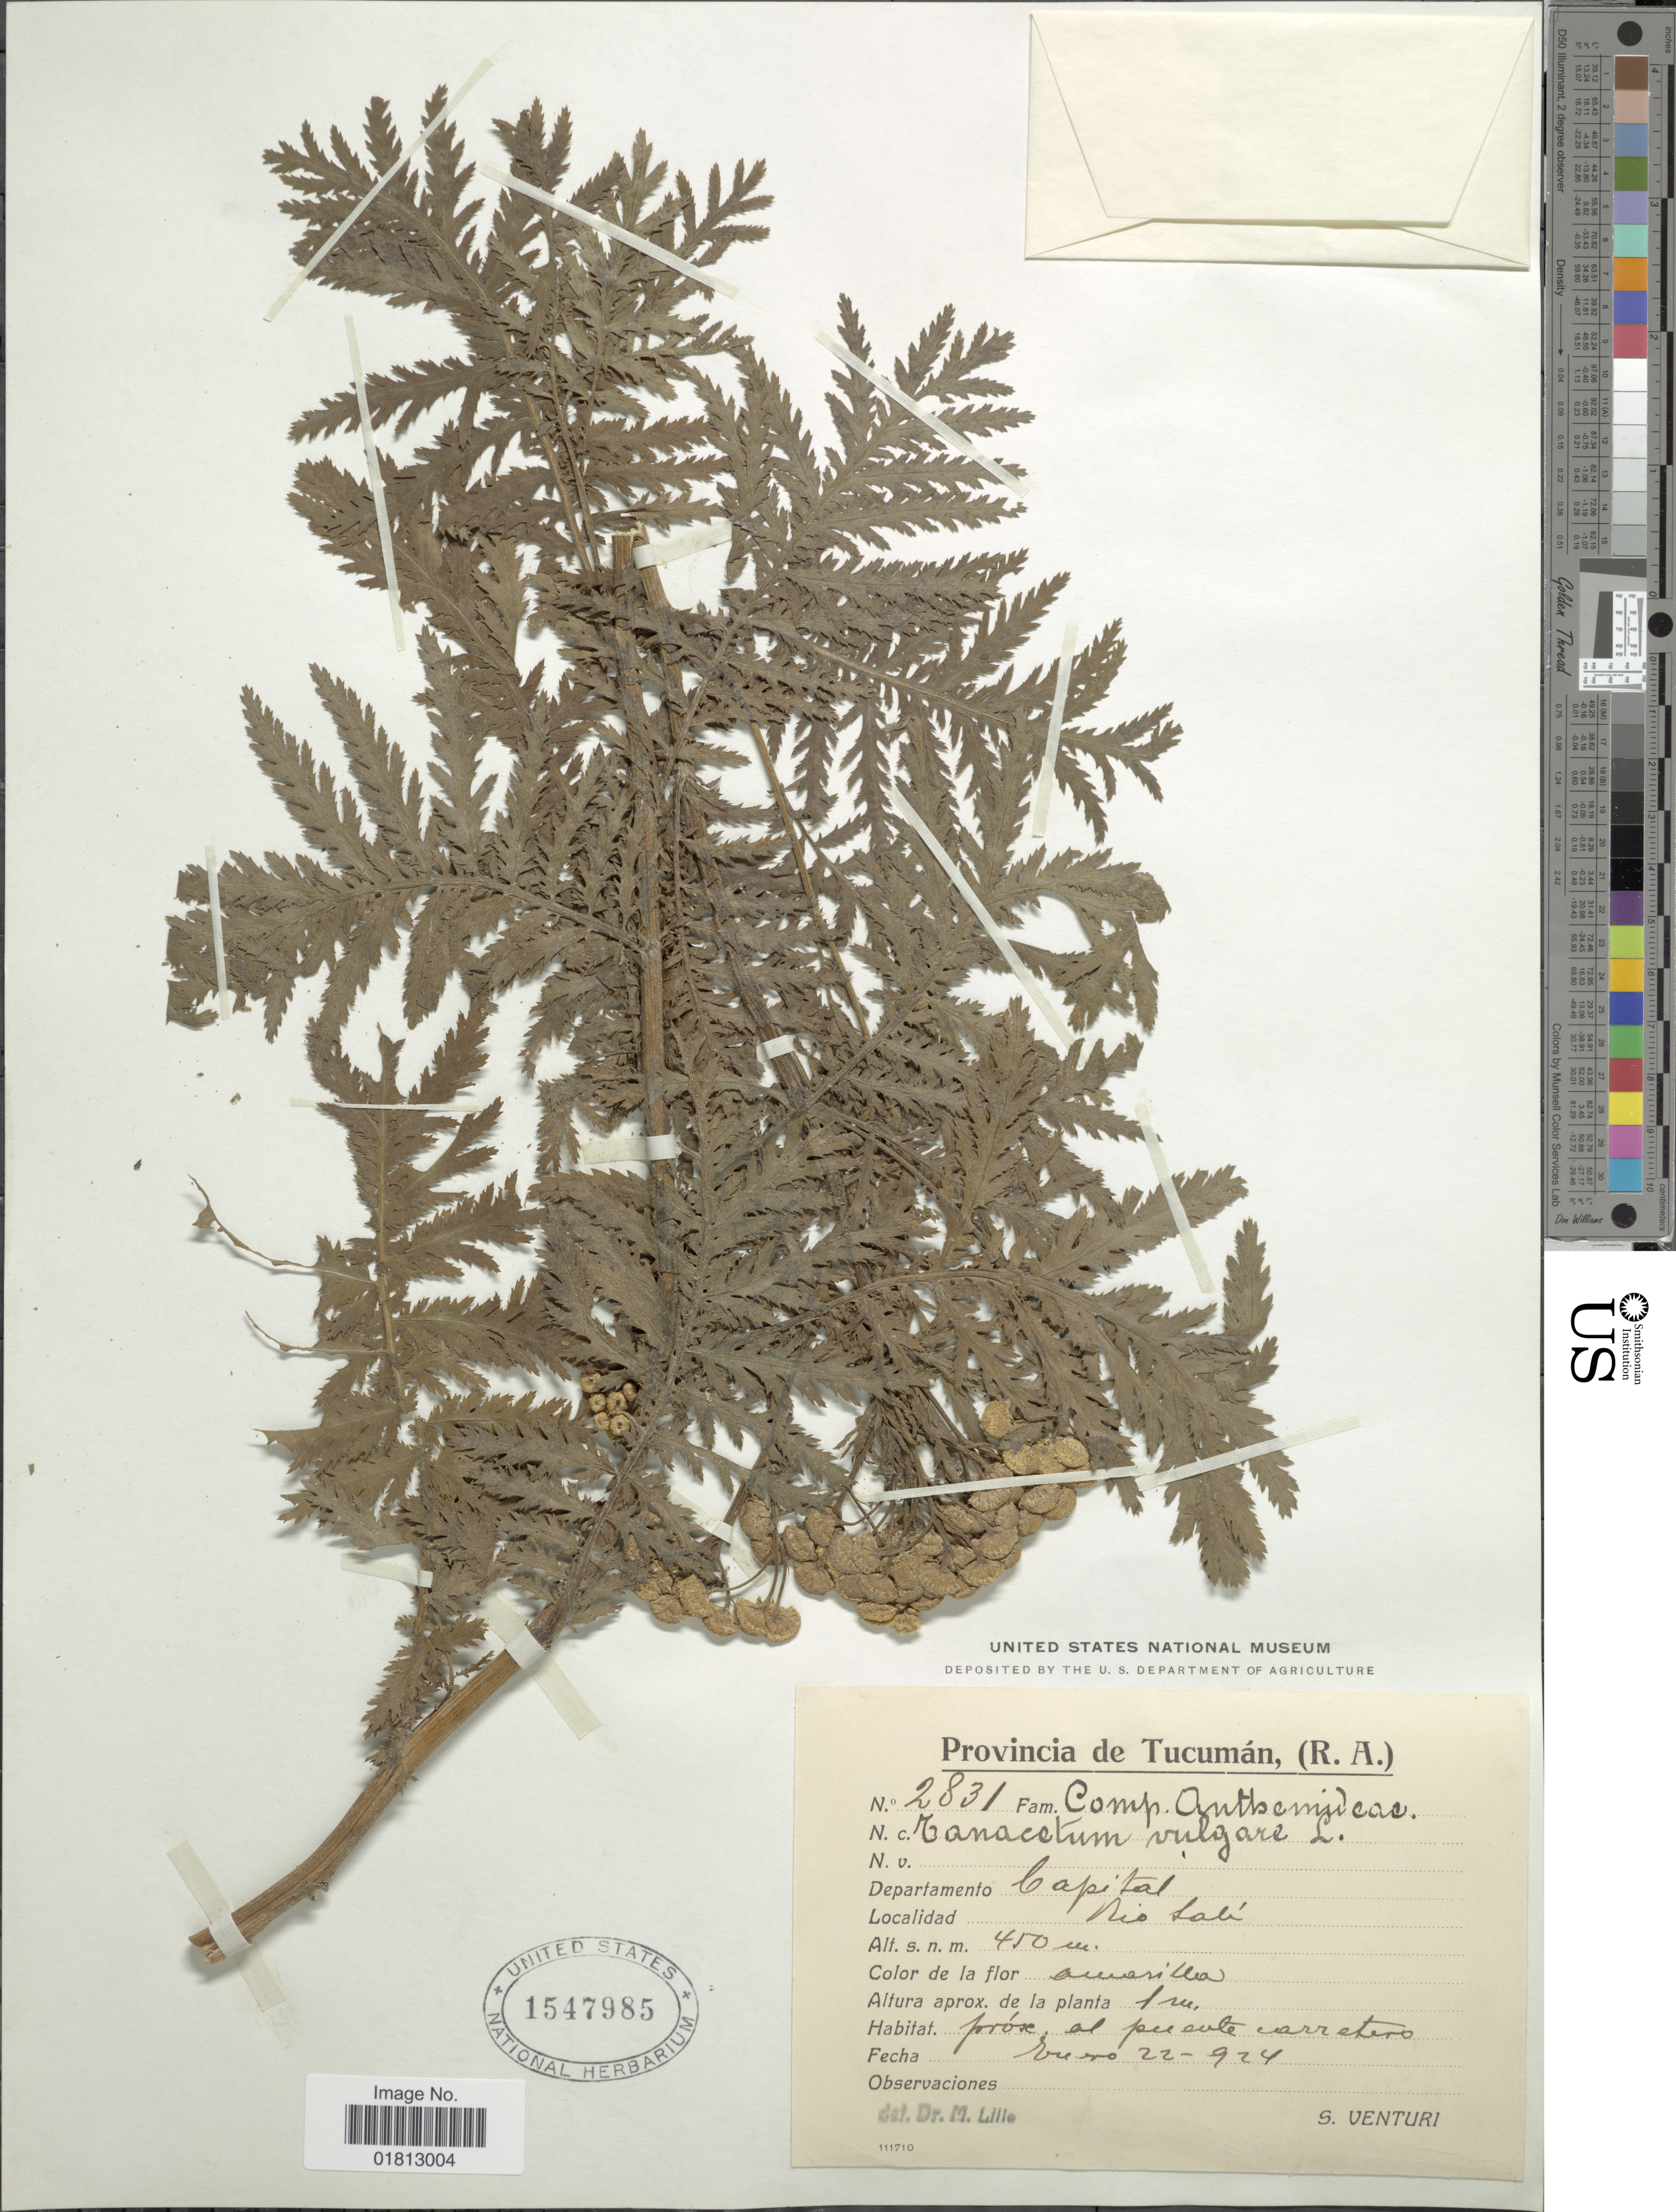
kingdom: Plantae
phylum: Tracheophyta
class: Magnoliopsida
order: Asterales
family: Asteraceae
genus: Tanacetum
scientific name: Tanacetum vulgare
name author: L.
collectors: S. Venturi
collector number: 2831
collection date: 1924-01-22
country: Argentina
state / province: Tucuman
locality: Provincia de Tucucman (R. A.) Departamento Capital, Rio Sabi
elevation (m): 450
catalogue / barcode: US 1547985